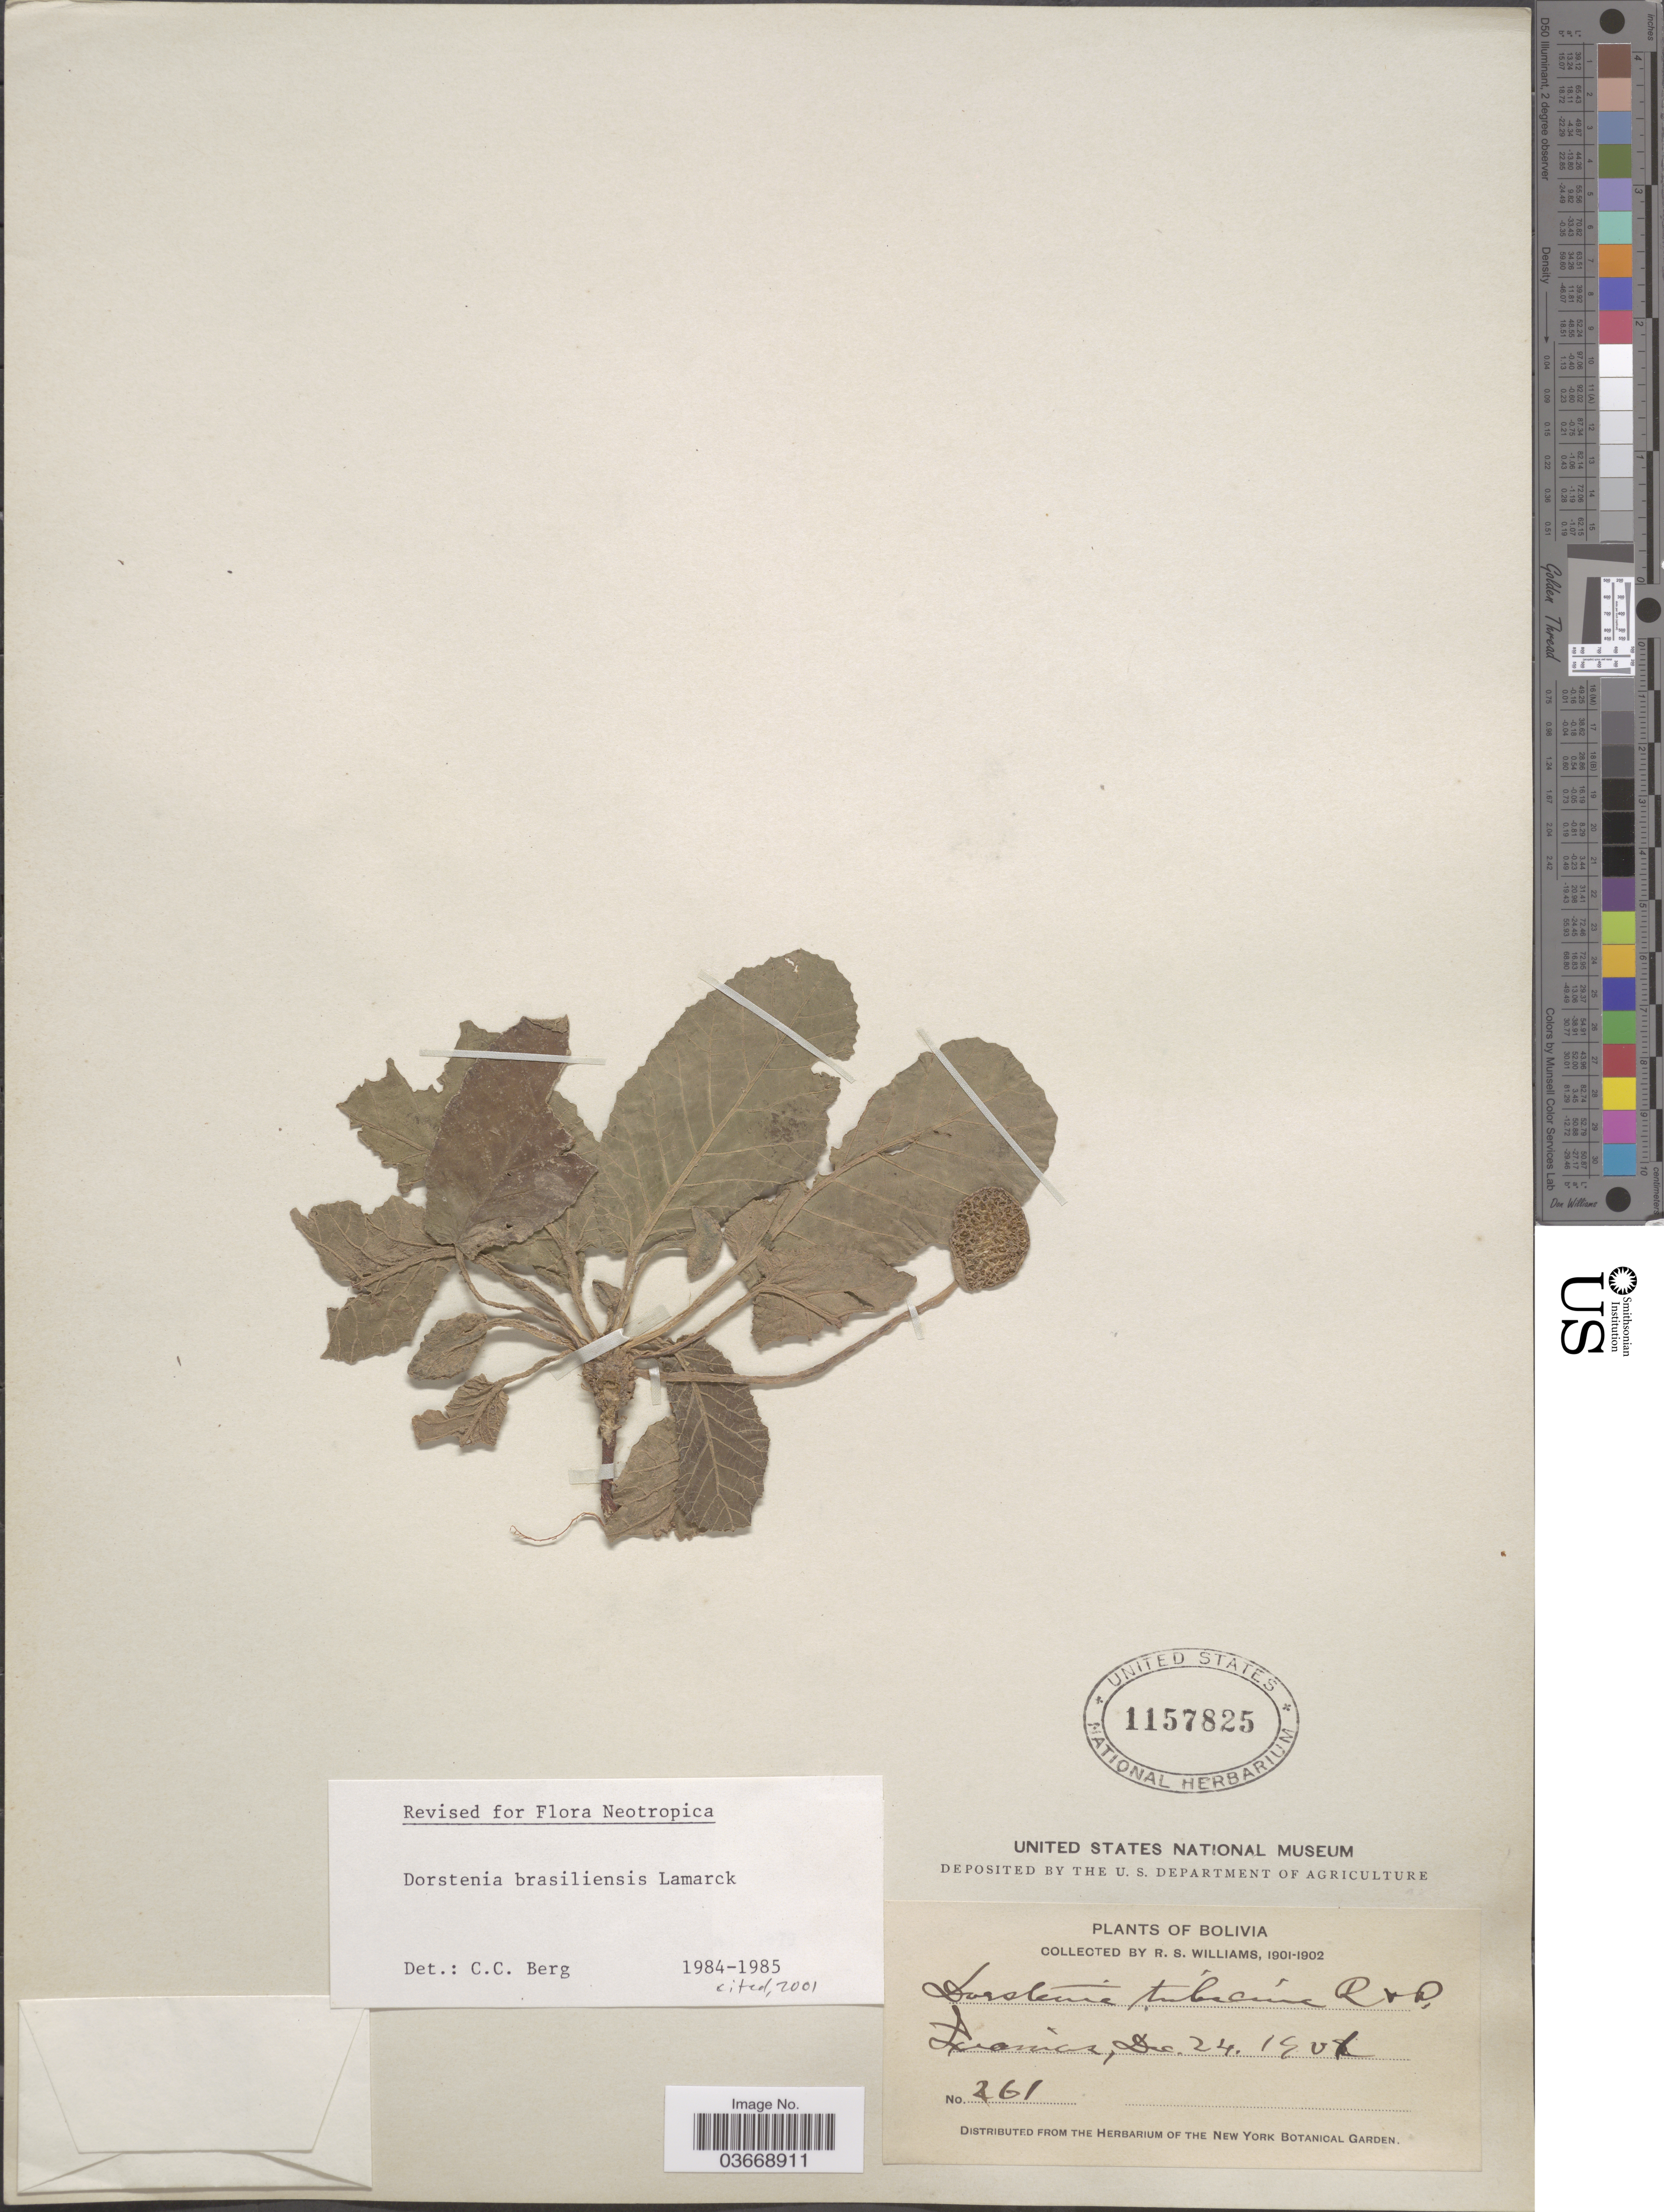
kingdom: Plantae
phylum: Tracheophyta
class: Magnoliopsida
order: Rosales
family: Moraceae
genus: Dorstenia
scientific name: Dorstenia brasiliensis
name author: Lam.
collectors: R. S. Williams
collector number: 261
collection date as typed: Dec. 24, 1901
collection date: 1901-12-24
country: Bolivia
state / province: La Paz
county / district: Iturralde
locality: Ixiamas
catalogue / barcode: US 1157825